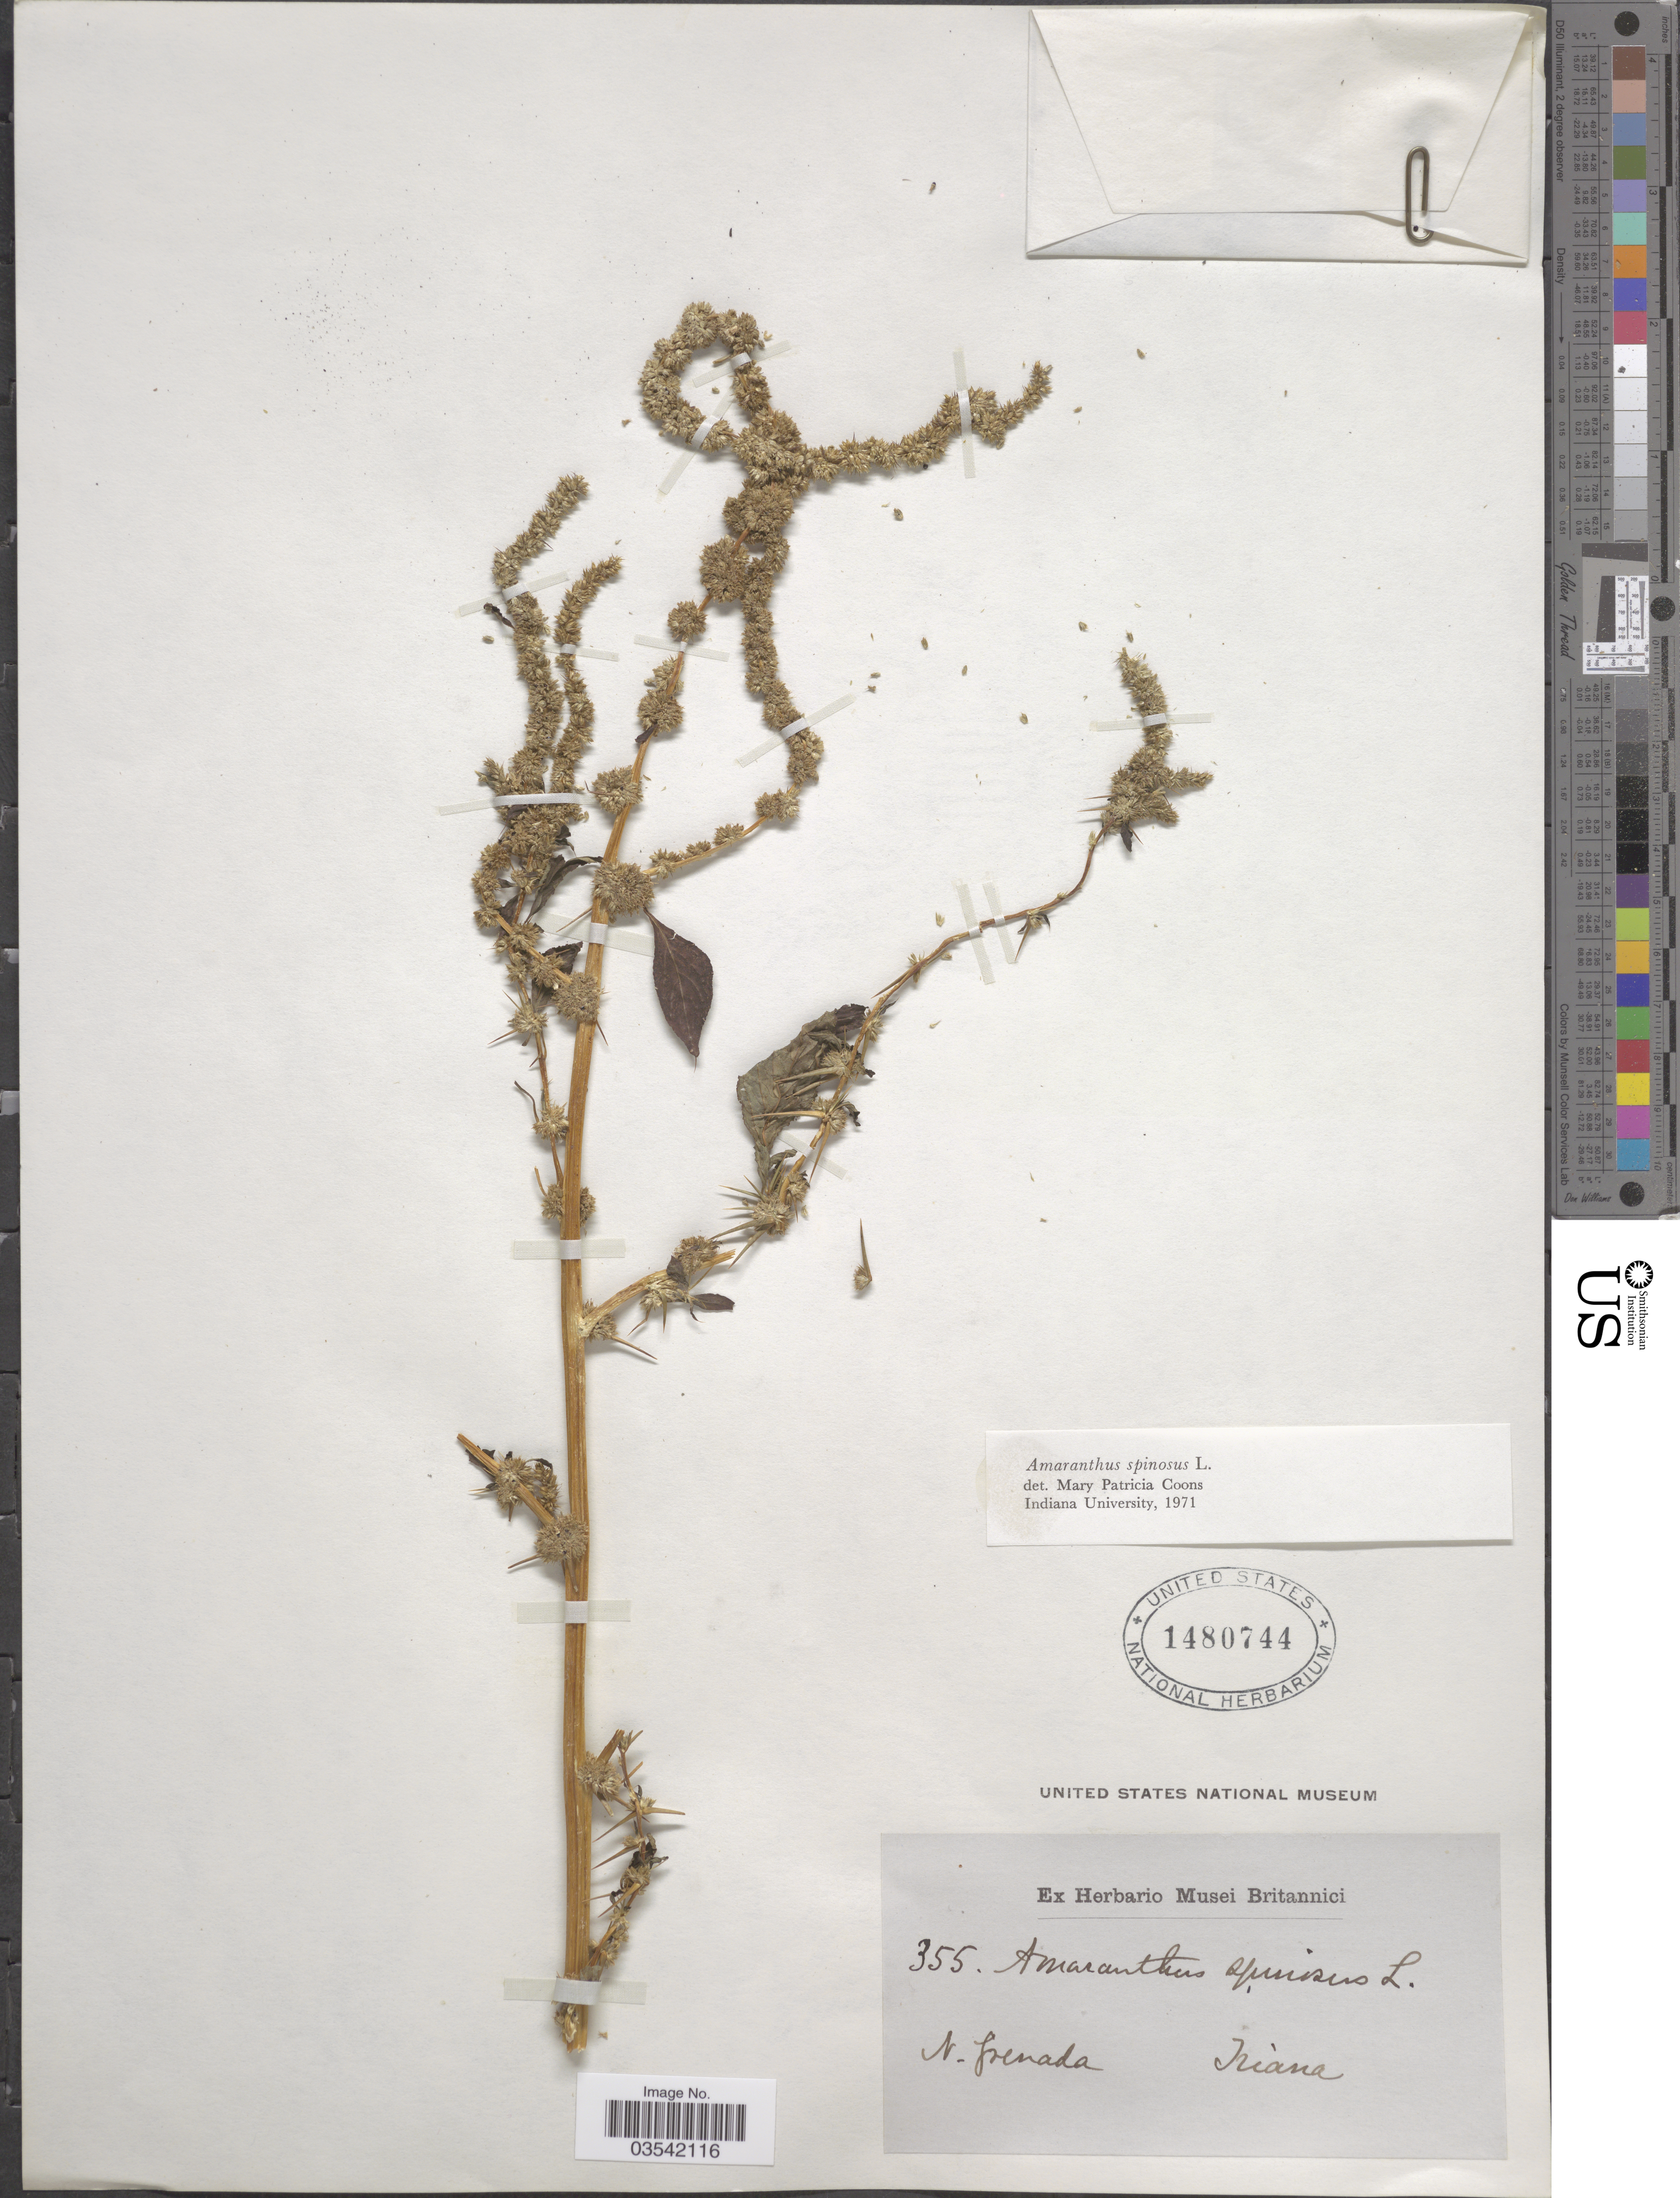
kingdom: Plantae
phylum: Tracheophyta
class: Magnoliopsida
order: Caryophyllales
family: Amaranthaceae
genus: Amaranthus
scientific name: Amaranthus spinosus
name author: L.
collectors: Triana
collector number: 355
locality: N. Grenada.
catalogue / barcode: US 1480744